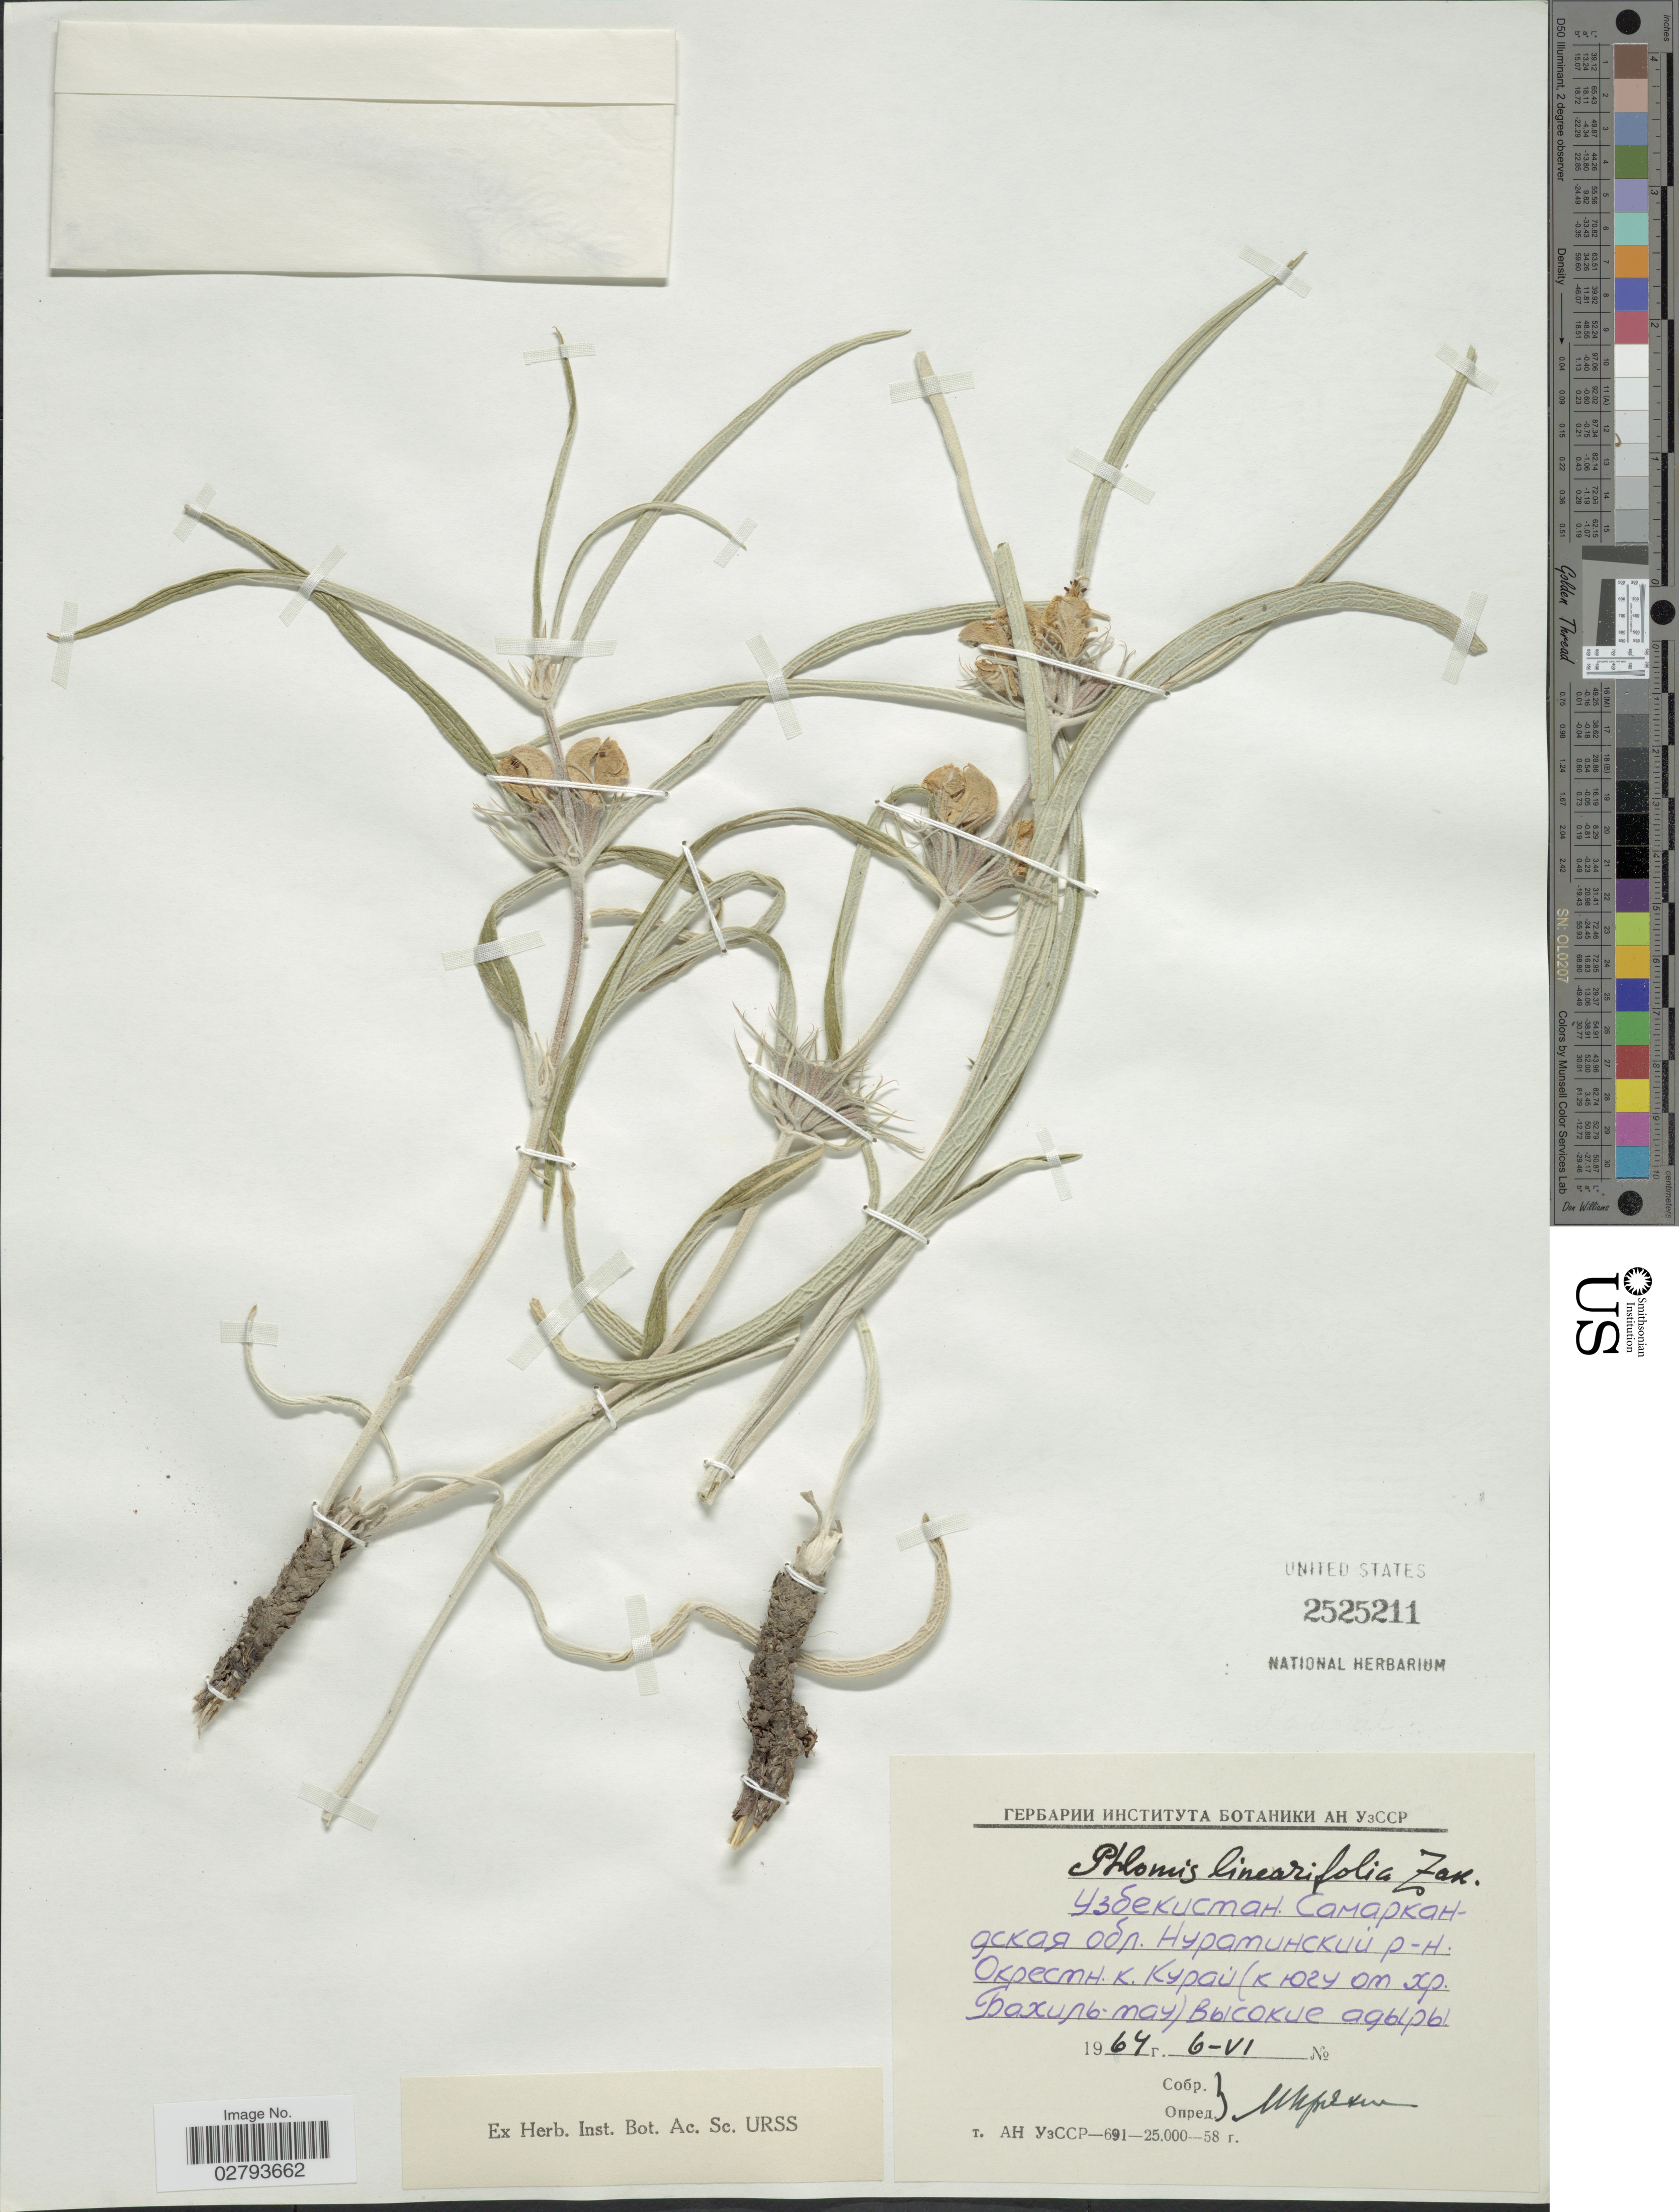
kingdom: Plantae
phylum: Tracheophyta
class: Magnoliopsida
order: Lamiales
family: Lamiaceae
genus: Phlomis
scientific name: Phlomis linearifolia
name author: Zakirov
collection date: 1964-06-06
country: Uzbekistan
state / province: Samarqand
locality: Nuratinsky Rayon, vicinity Kurai, South of Bakhil-Tau Khrebet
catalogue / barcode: US 2525211